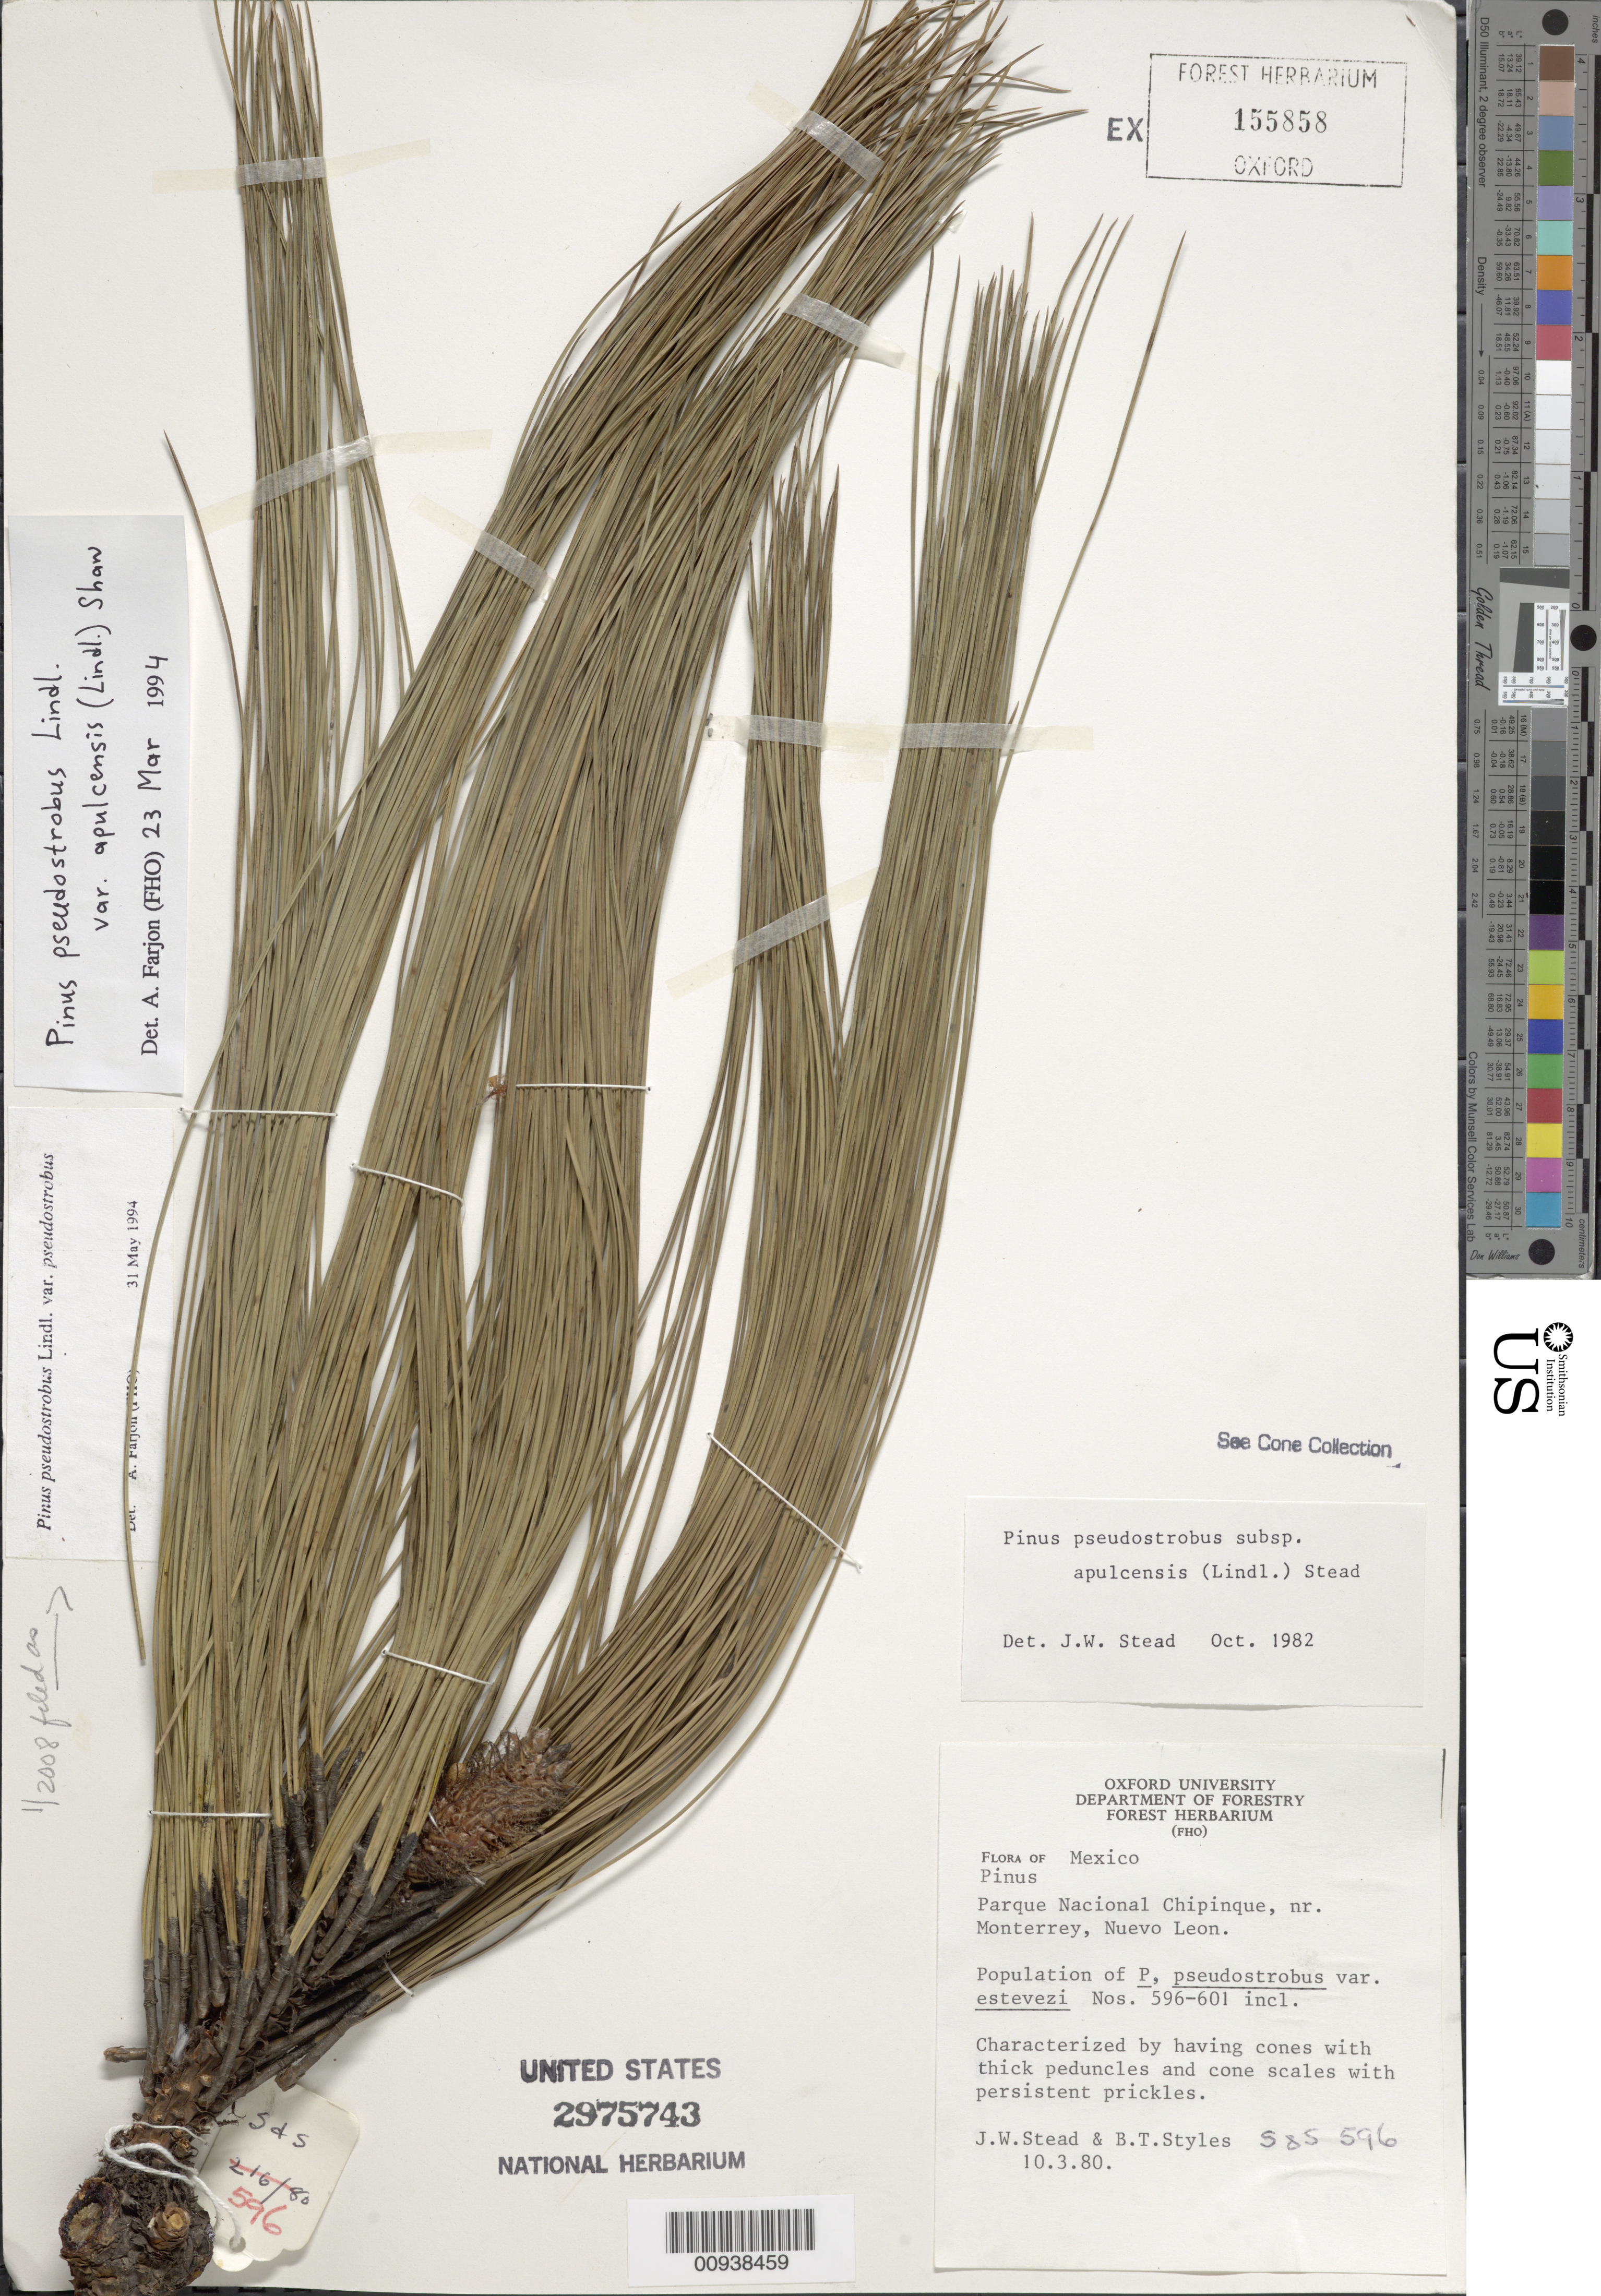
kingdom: Plantae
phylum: Tracheophyta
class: Pinopsida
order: Pinales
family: Pinaceae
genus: Pinus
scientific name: Pinus pseudostrobus var. pseudostrobus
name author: Lindl.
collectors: J. Stead & B. T. Styles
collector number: S&S 596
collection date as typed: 03 Oct 1980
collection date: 1980-10-03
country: Mexico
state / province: Nuevo León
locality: Parque Nacional Chipinque, near Monterrey.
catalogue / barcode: US 2975743